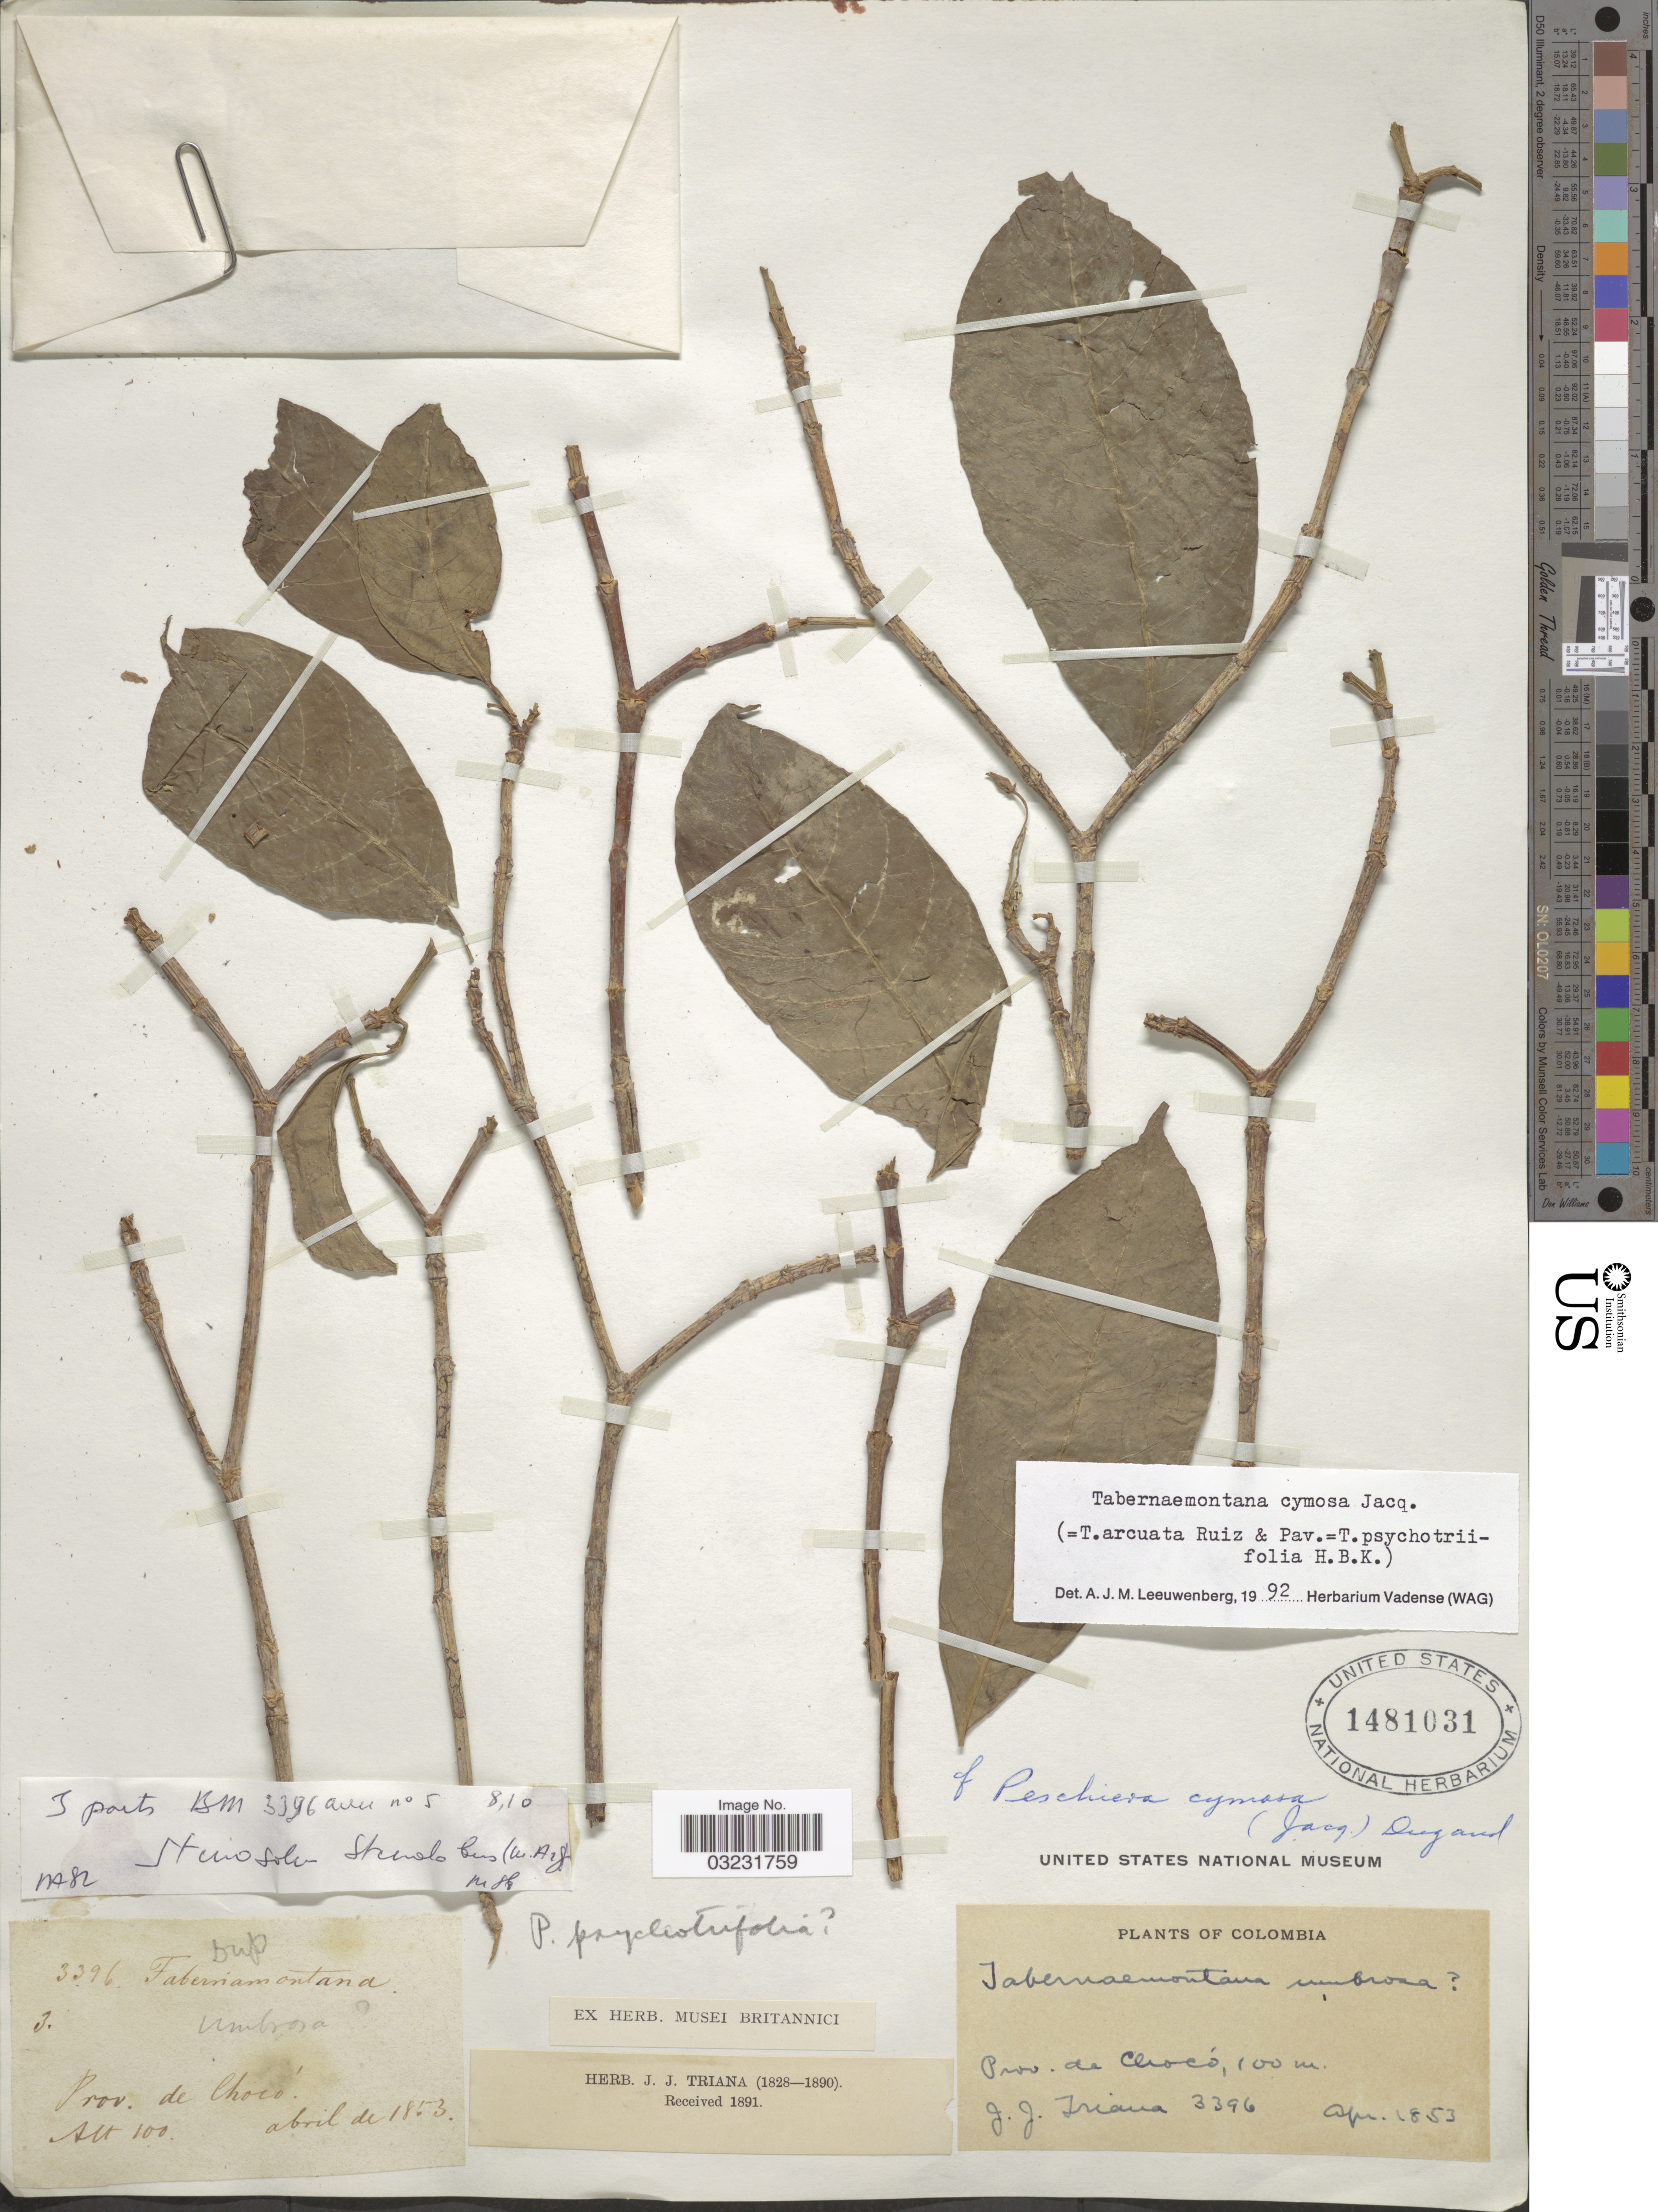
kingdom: Plantae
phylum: Tracheophyta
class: Magnoliopsida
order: Gentianales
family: Apocynaceae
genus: Tabernaemontana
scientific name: Tabernaemontana cymosa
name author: Jacq.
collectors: J. J. Triana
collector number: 3396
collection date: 1853-04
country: Colombia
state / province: Chocó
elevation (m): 100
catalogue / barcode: US 1481031